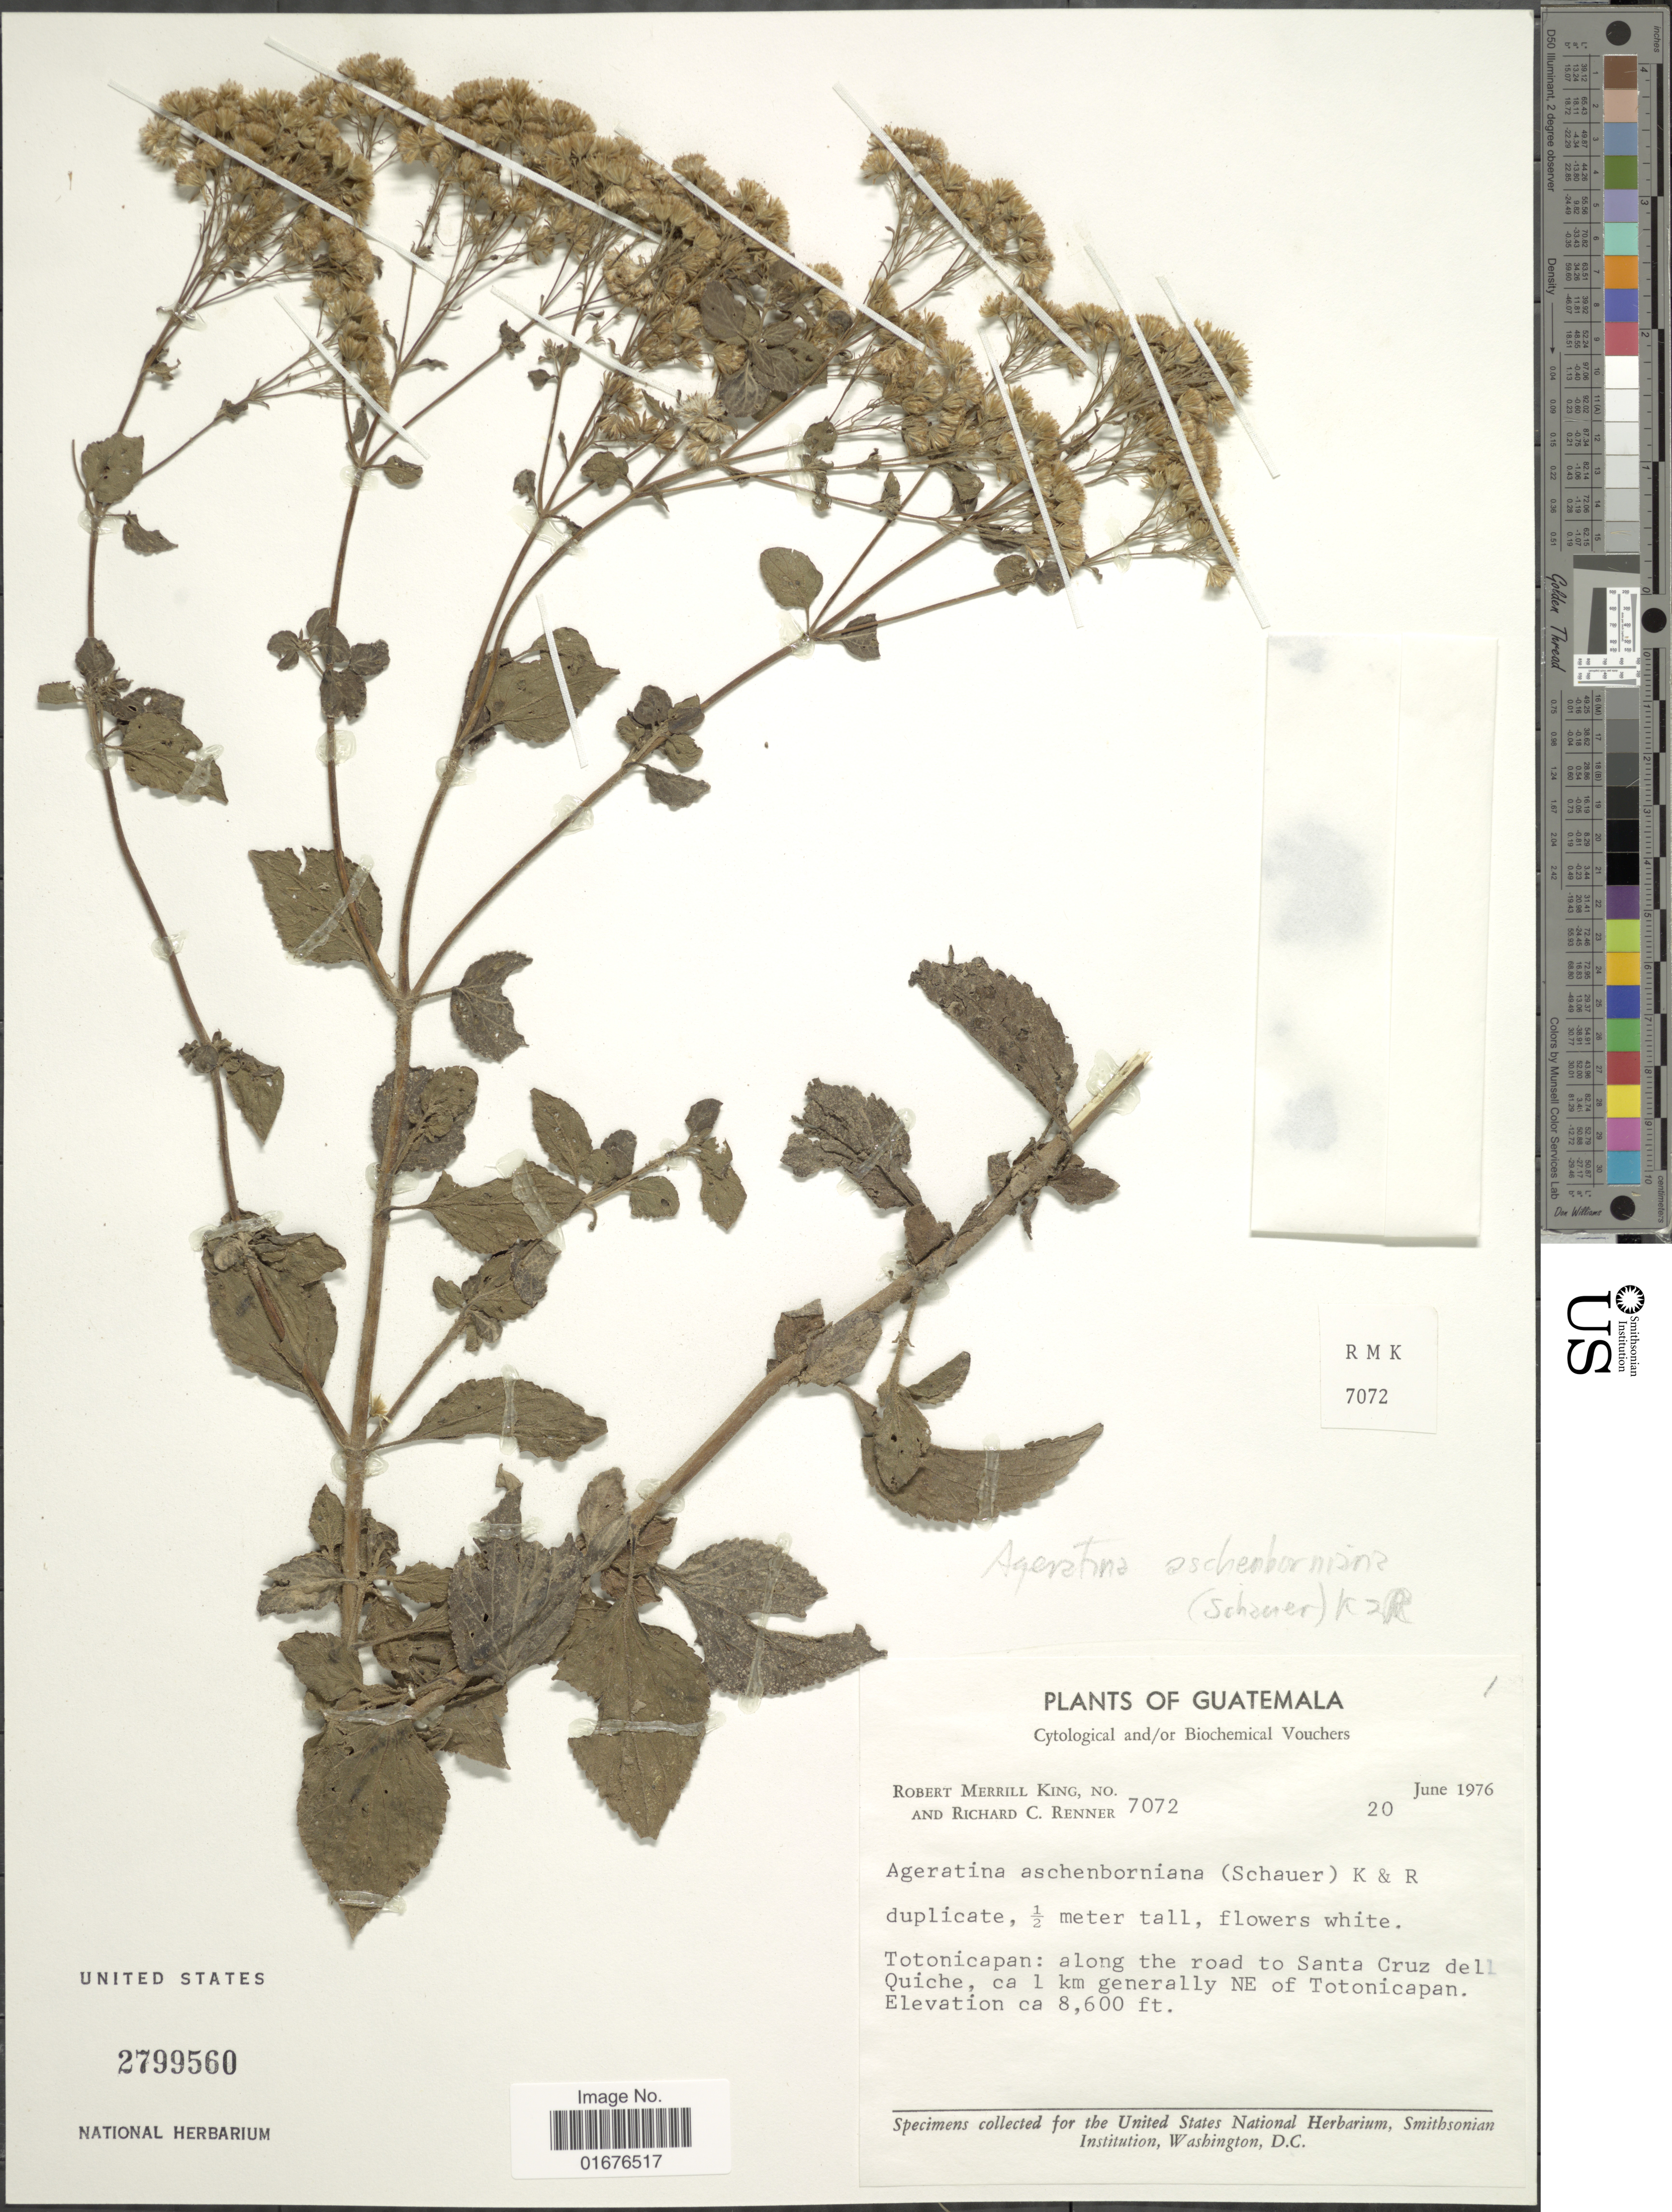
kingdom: Plantae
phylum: Tracheophyta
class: Magnoliopsida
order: Asterales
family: Asteraceae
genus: Ageratina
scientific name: Ageratina pichinchensis var. bustamenta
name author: (DC.) R.M. King & H. Rob.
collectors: R. M. King & R. C. Renner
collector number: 7072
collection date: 1976-06-20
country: Guatemala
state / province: Totonicapan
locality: Along the road to Santa Cruz del Quiche, ca 1 km generally NE of Totonicapan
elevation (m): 2621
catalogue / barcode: US 2799560